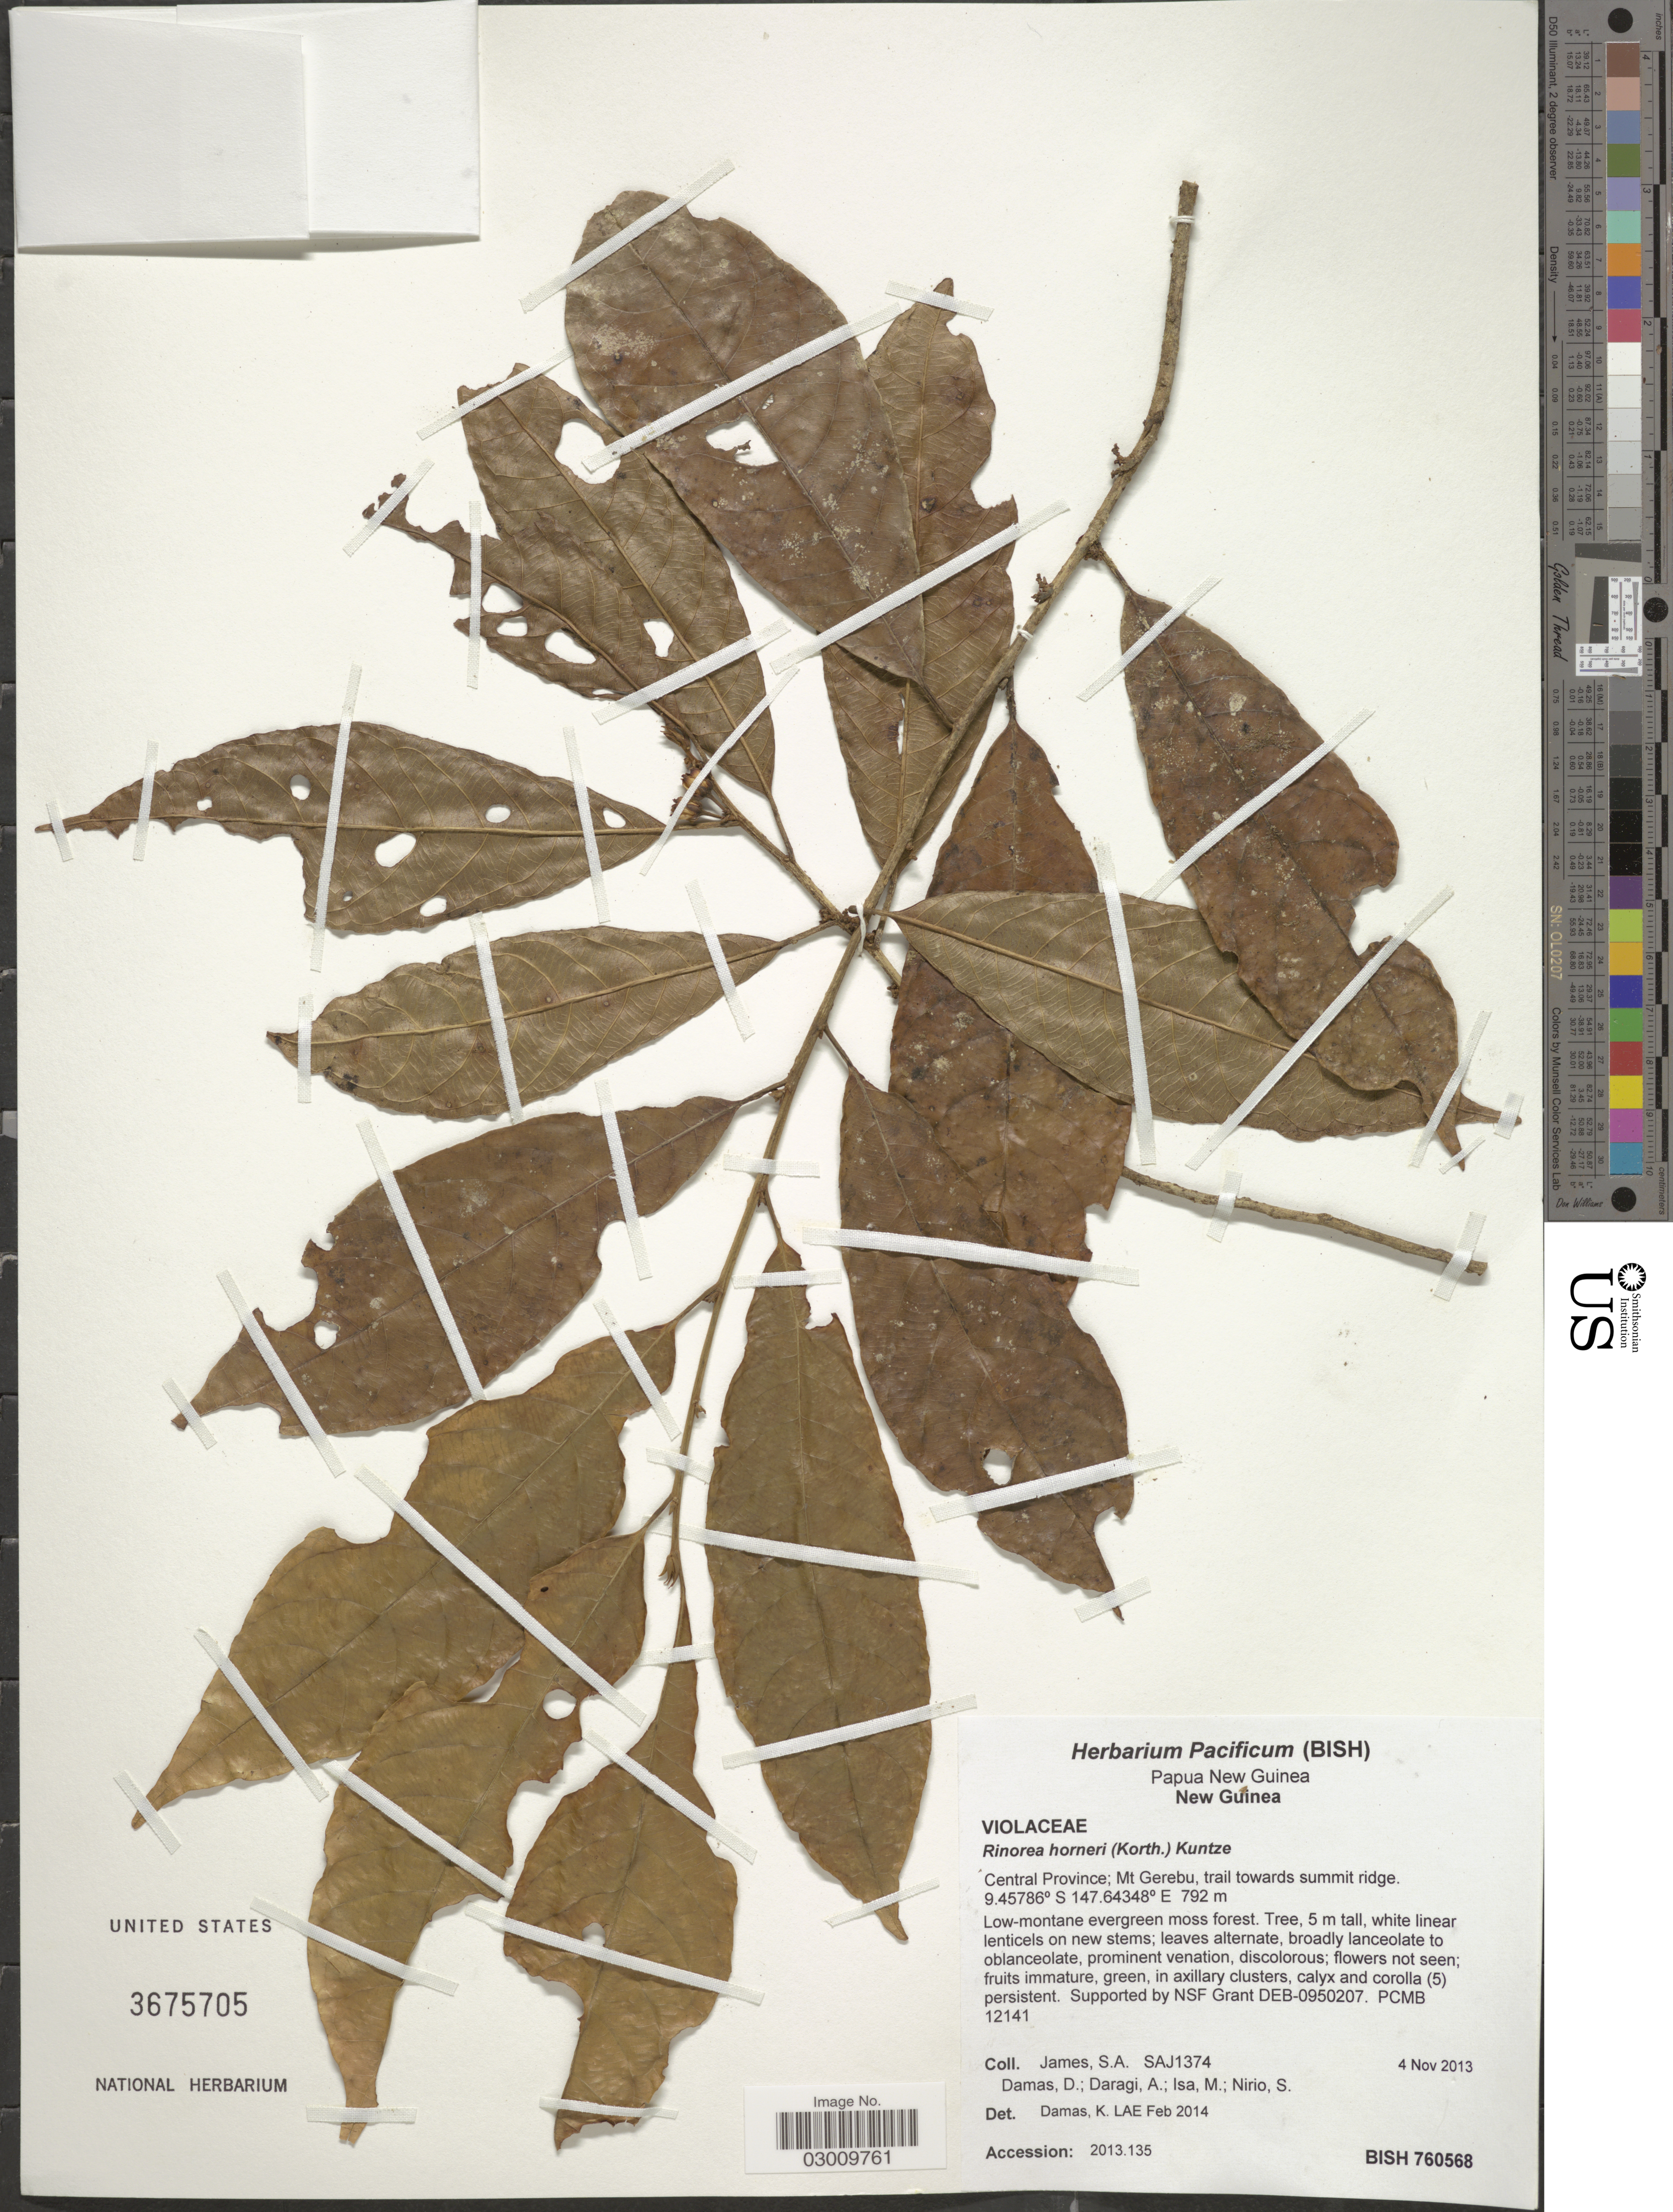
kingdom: Plantae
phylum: Tracheophyta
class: Magnoliopsida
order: Malpighiales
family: Violaceae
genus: Rinorea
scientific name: Rinorea horneri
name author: (Korth.) Kuntze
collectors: S. James, D. Damas, A. Daragi, M. Isa & S. Nirio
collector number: SAJ1374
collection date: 2013-11-04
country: Papua New Guinea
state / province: Central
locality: New Guinea. Mt Gerebu, trail towards summit ridge.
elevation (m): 792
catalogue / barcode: US 3675705